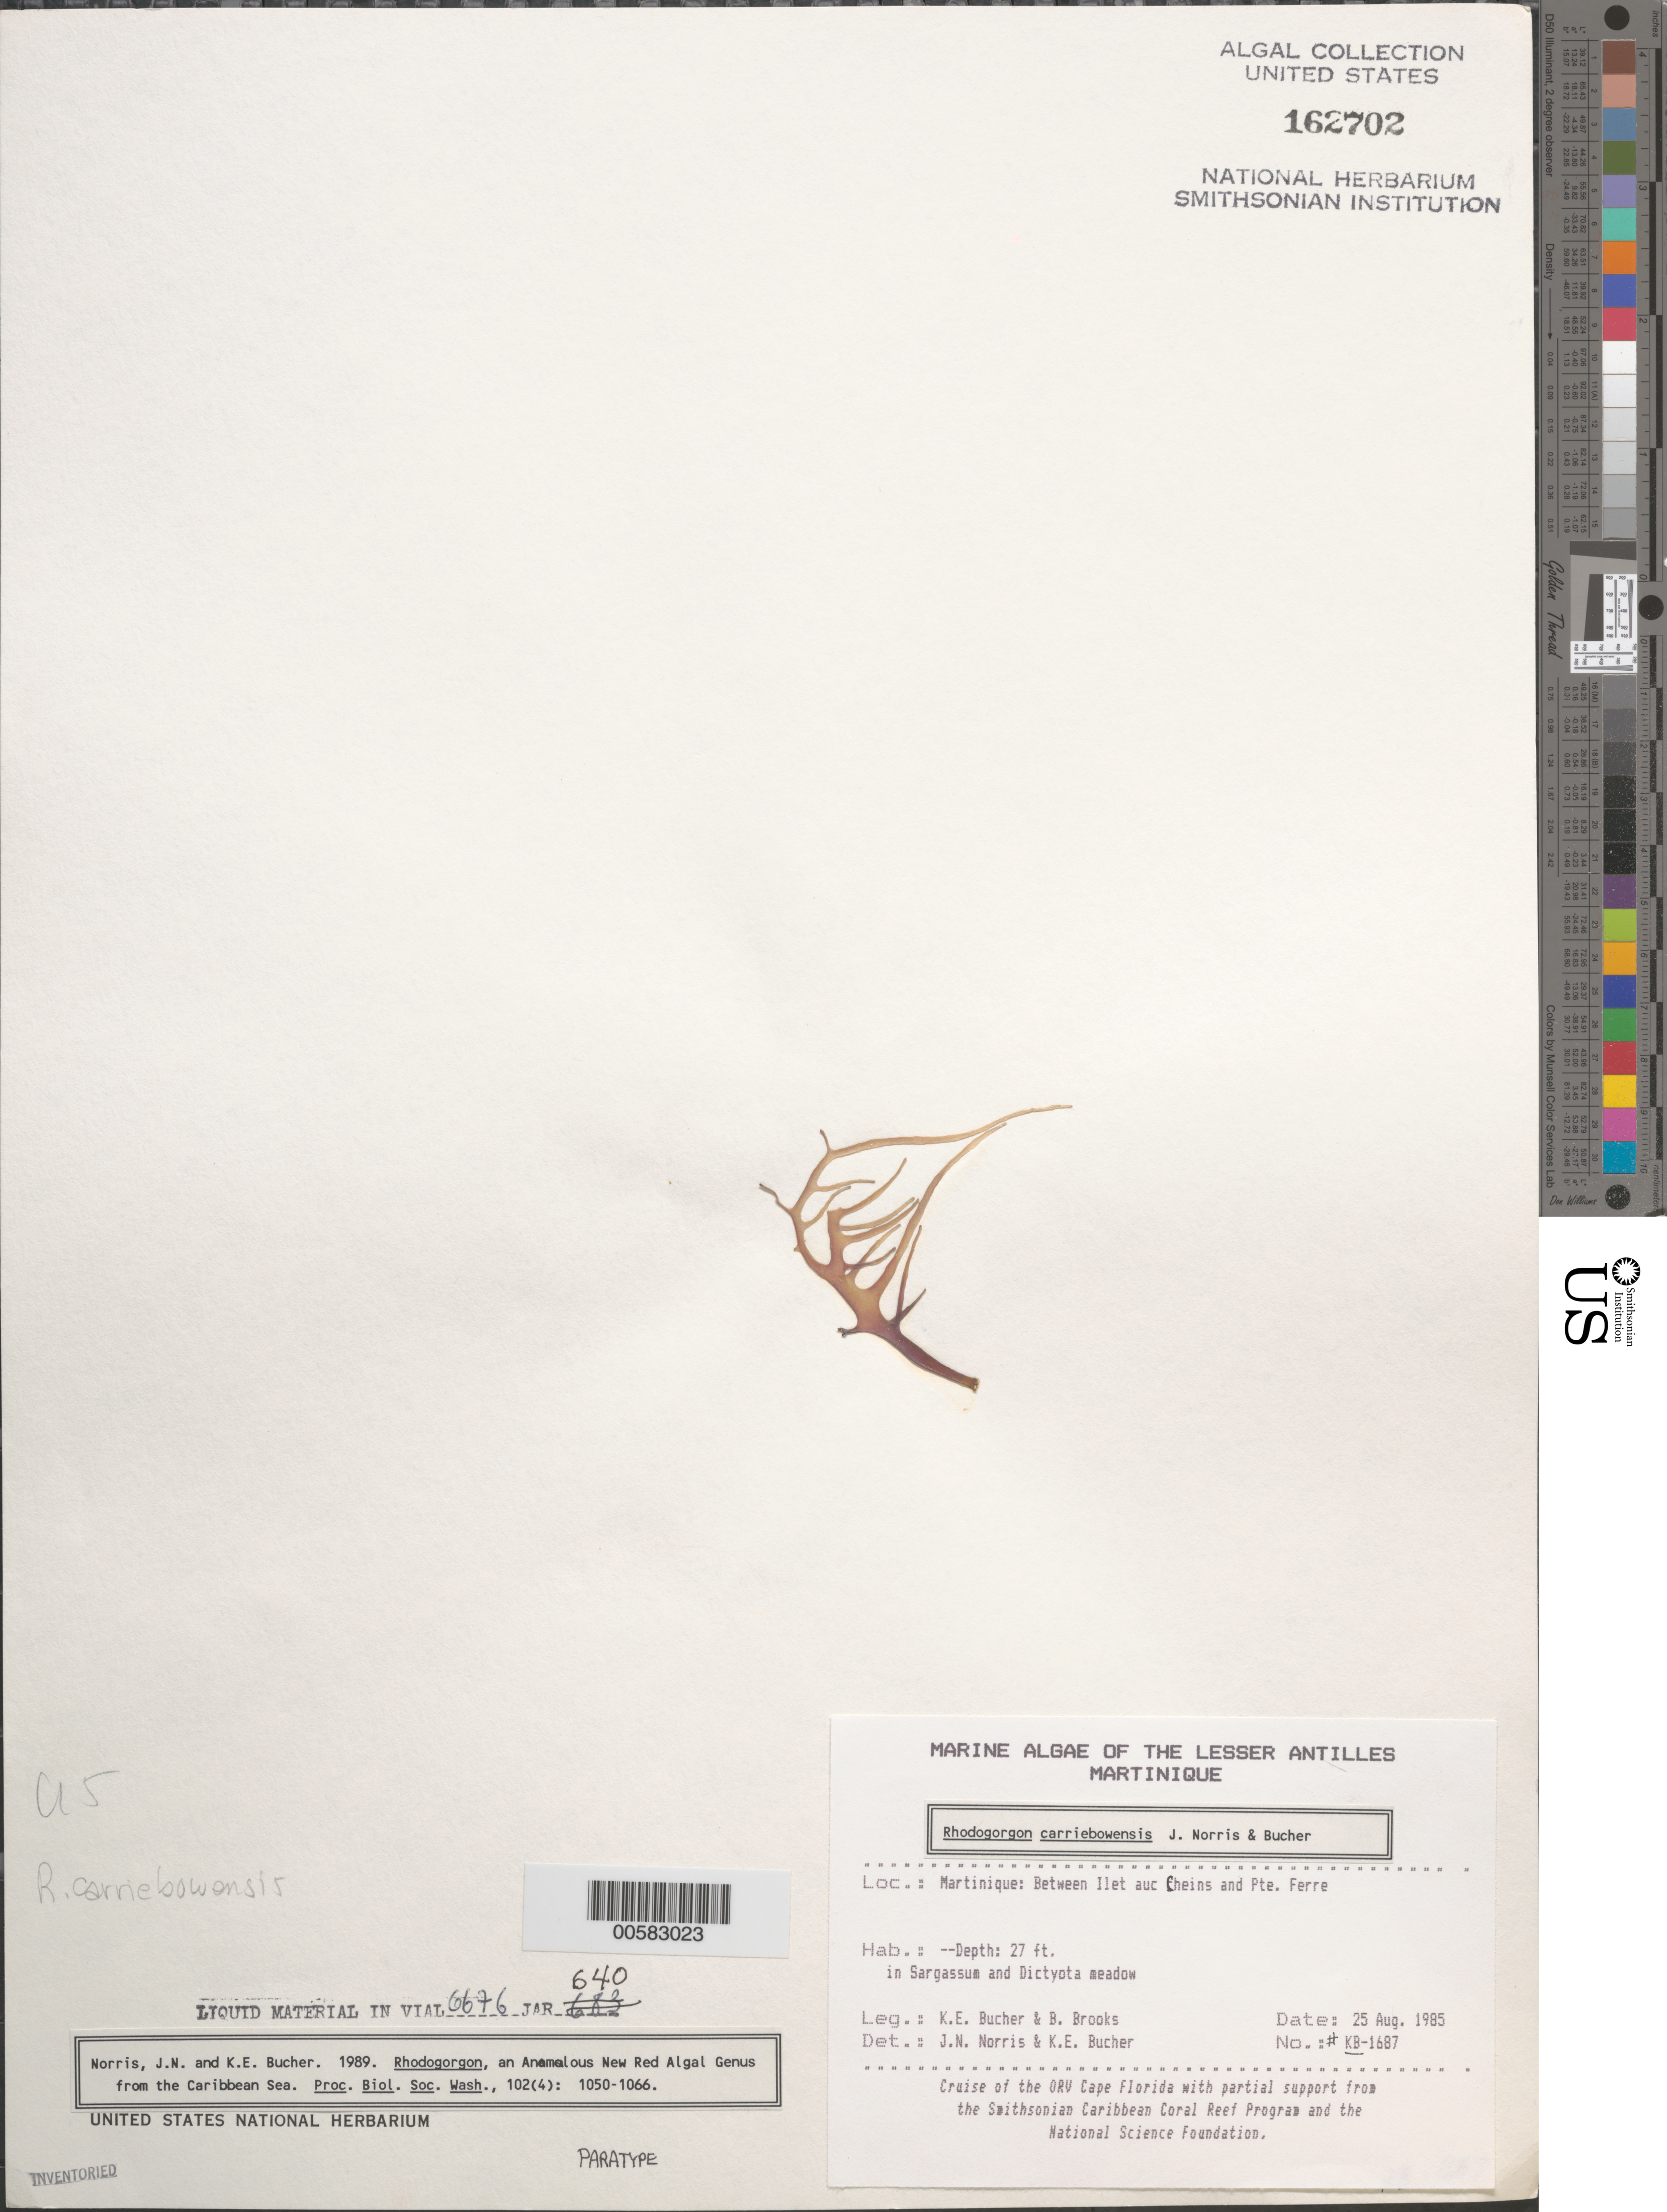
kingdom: Plantae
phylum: Rhodophyta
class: Florideophyceae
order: Rhodogorgonales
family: Rhodogorgonaceae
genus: Rhodogorgon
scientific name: Rhodogorgon ramosissima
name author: J.N. Norris & K.E. Bucher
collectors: K. E. Bucher & B. Brooks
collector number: KB-1687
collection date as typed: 25 Aug 1985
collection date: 1985-08-25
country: Martinique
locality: Between Ilet aux Cheins and Pointe Ferre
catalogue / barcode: US 162702